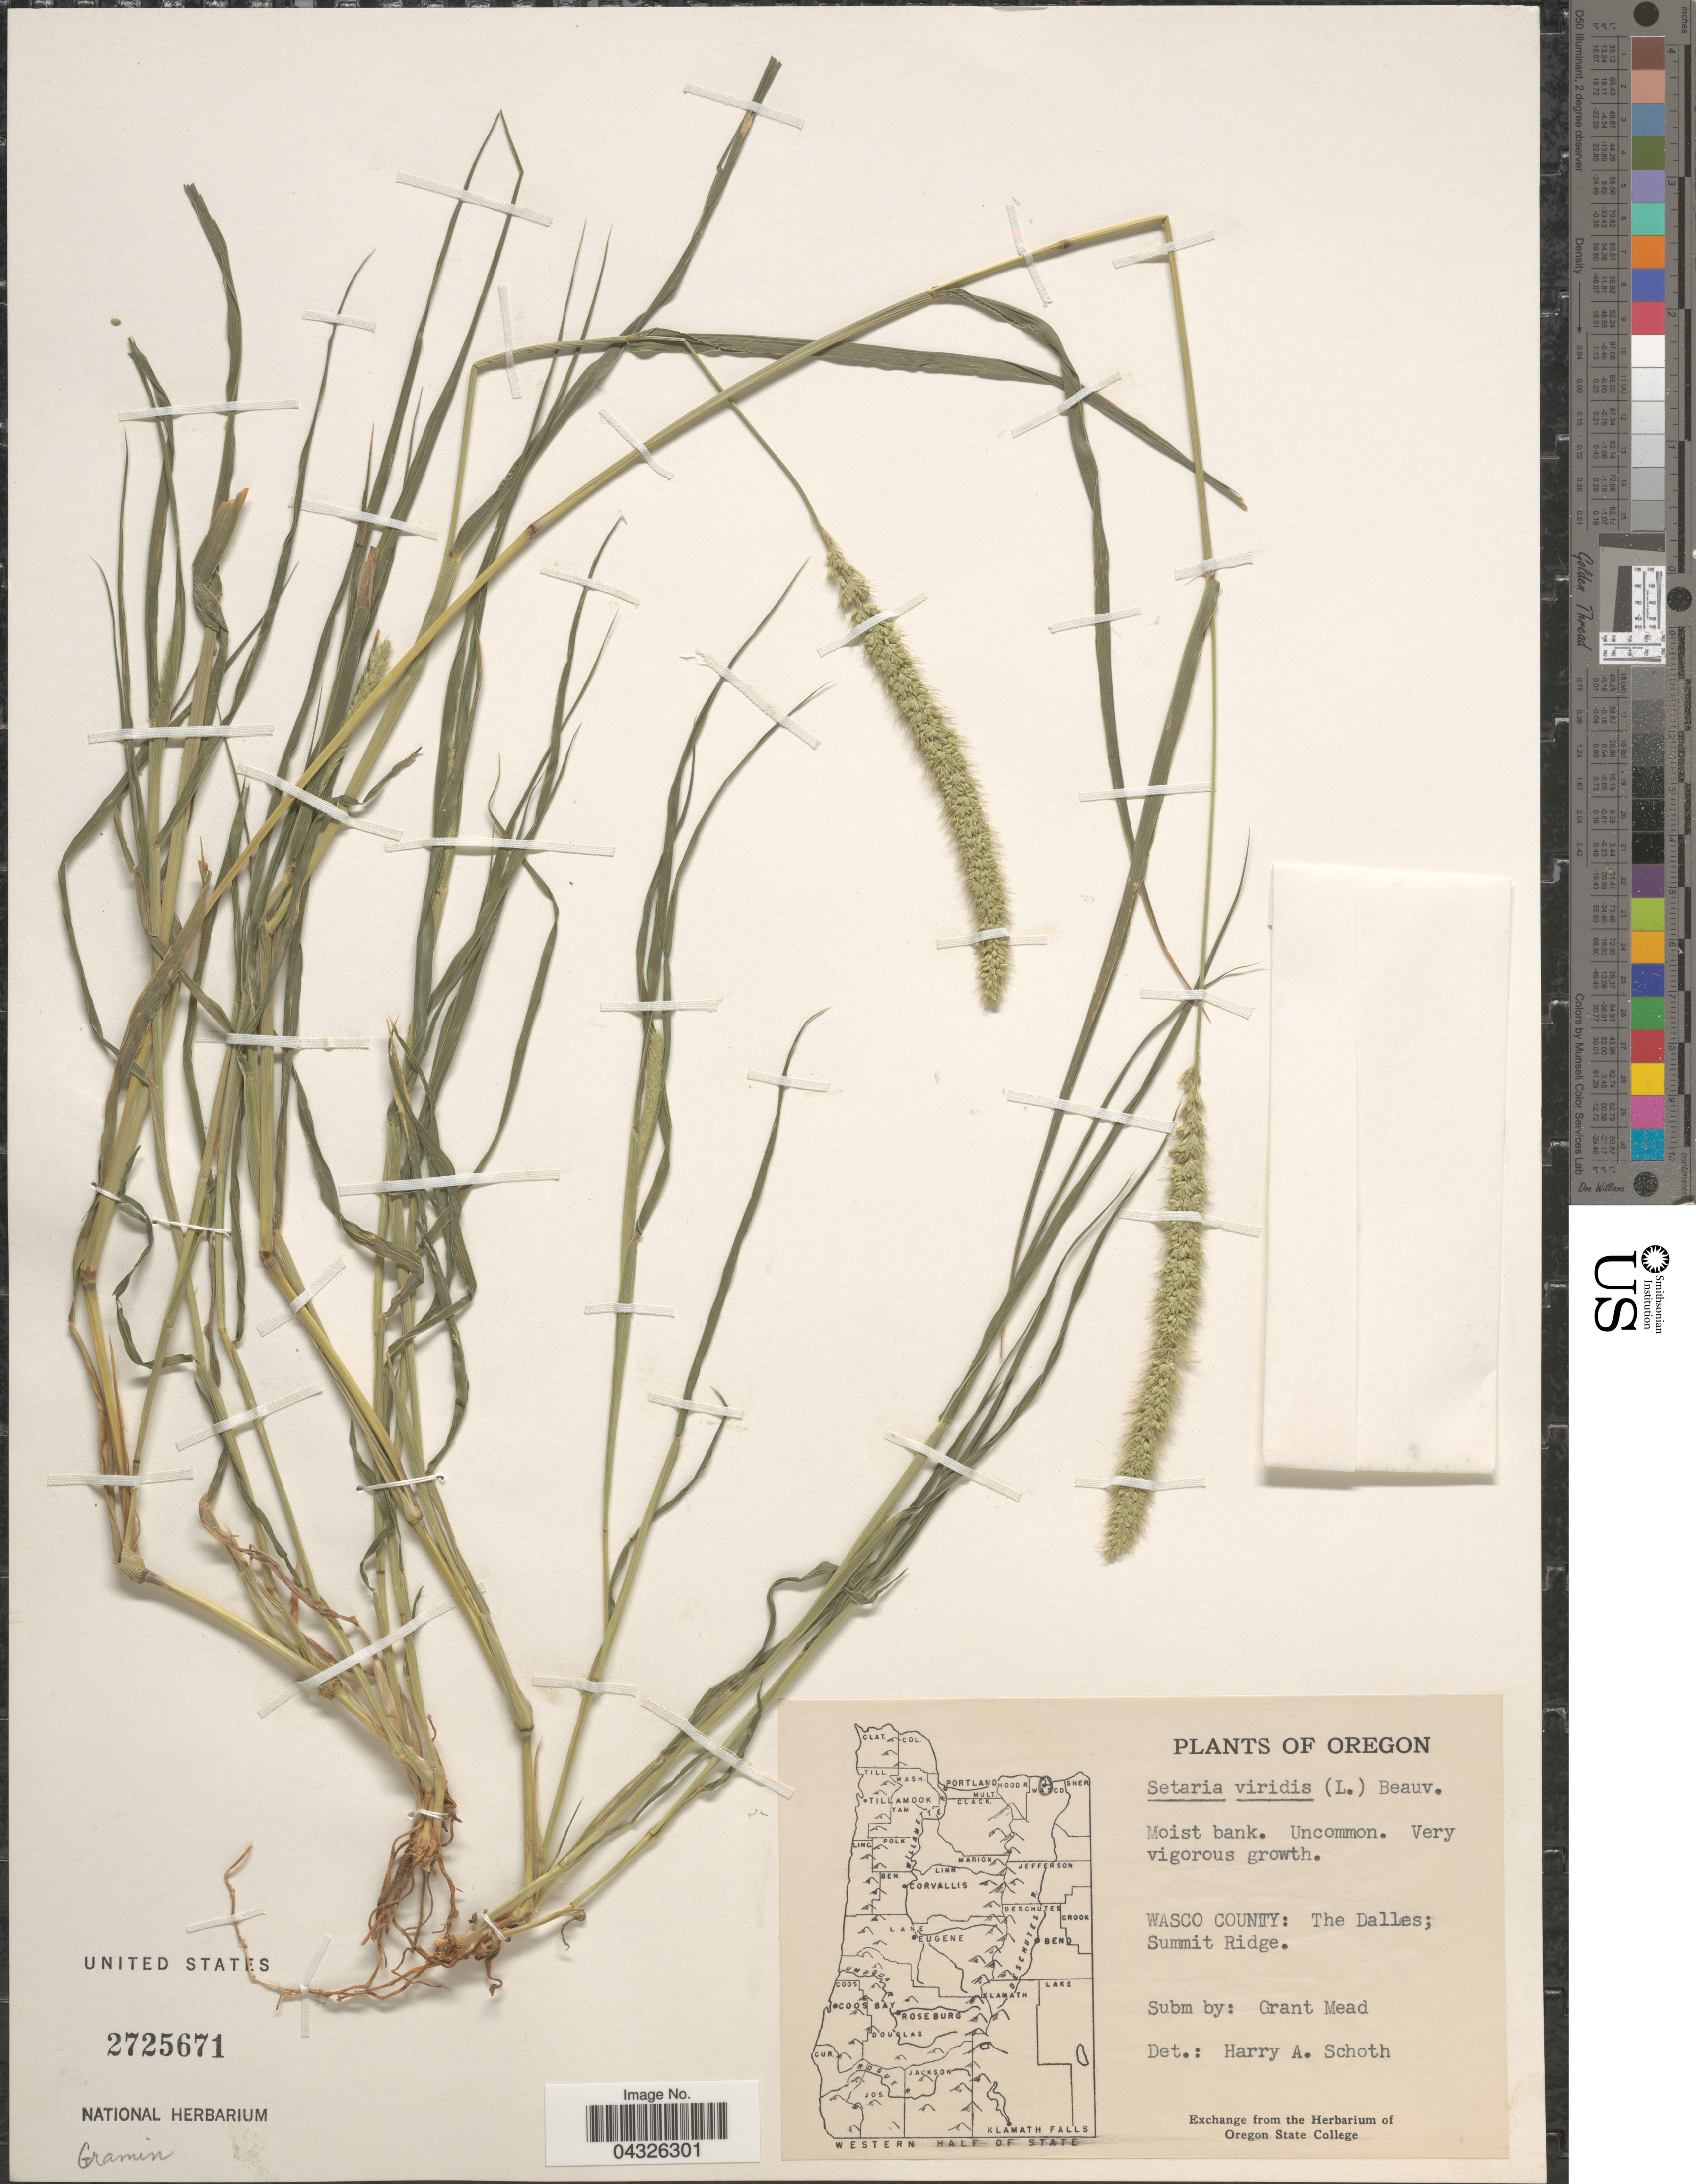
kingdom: Plantae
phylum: Tracheophyta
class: Liliopsida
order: Poales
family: Poaceae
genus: Setaria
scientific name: Setaria viridis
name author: (L.) P. Beauv.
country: United States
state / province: Oregon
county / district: Wasco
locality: Wasco County: The Dalles; Summit Ridge.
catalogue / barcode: US 2725671